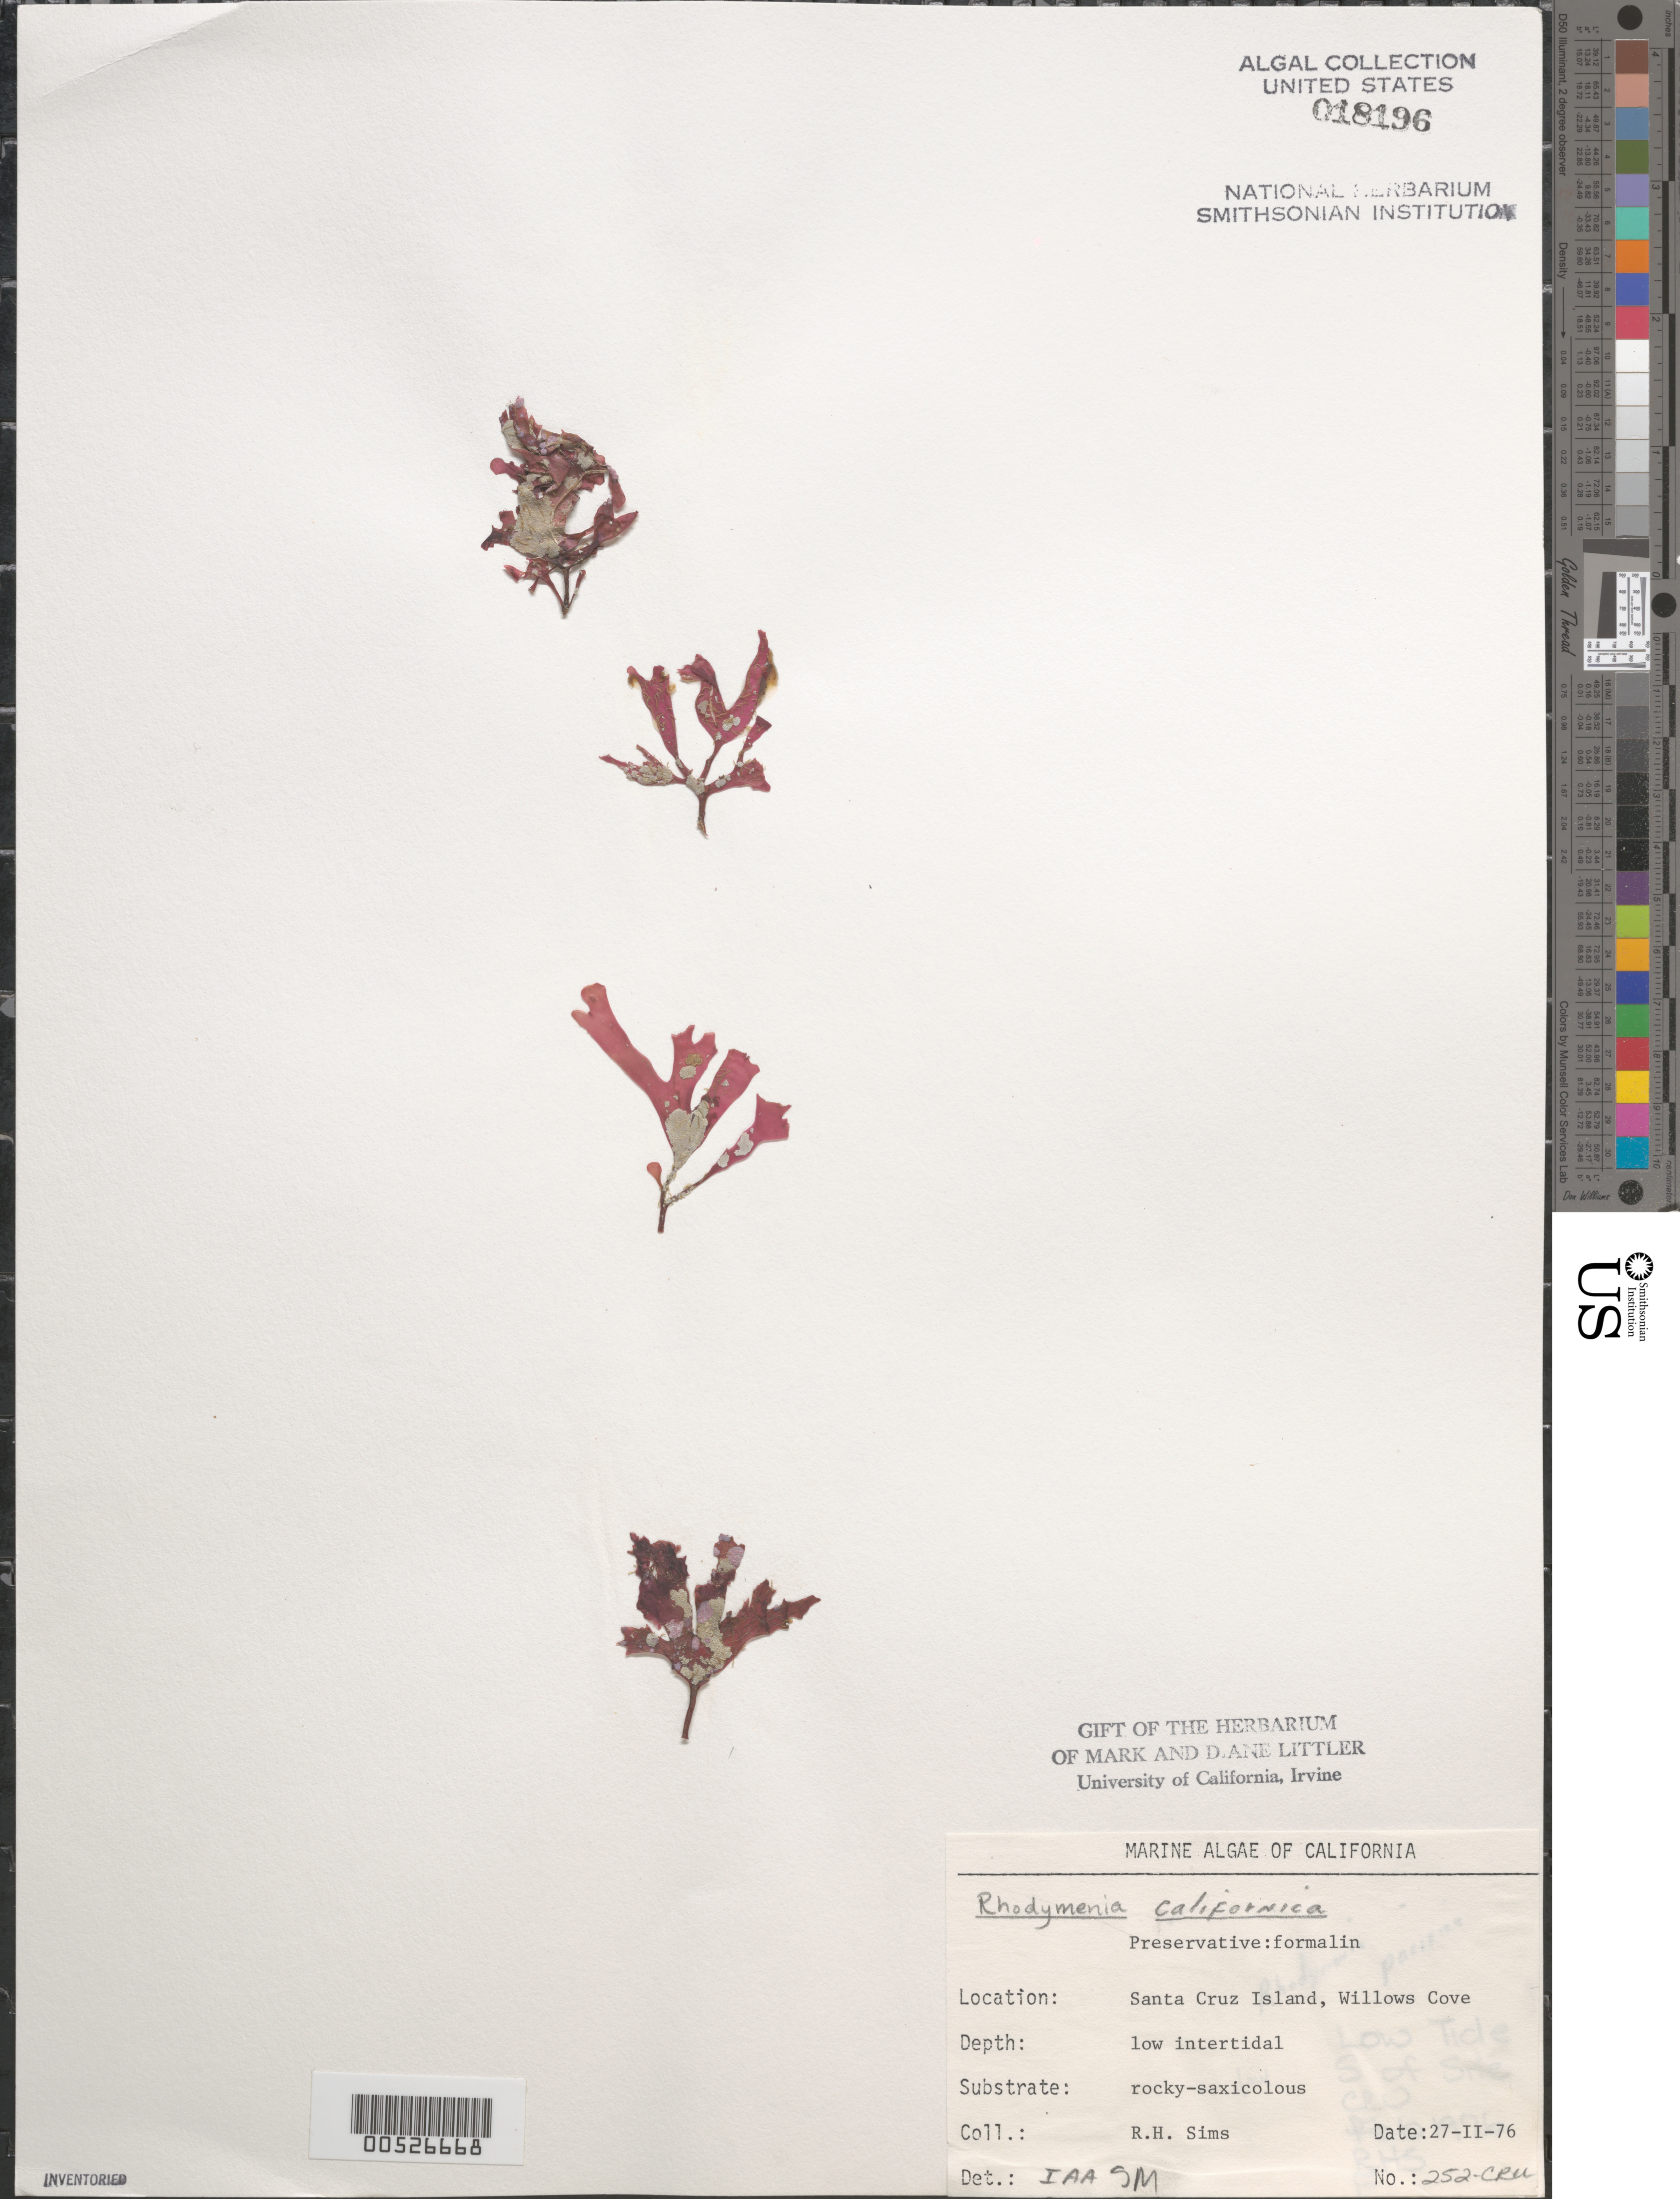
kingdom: Plantae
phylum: Rhodophyta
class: Florideophyceae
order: Rhodymeniales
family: Rhodymeniaceae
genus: Rhodymenia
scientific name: Rhodymenia californica var. californica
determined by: Abbott, I. A.; Murray, S. N.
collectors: R. H. Sims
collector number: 252-CRU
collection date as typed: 27 Feb 1976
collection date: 1976-02-27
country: United States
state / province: California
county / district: Santa Barbara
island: Santa Cruz Island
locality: Willows Cove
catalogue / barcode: US 18196